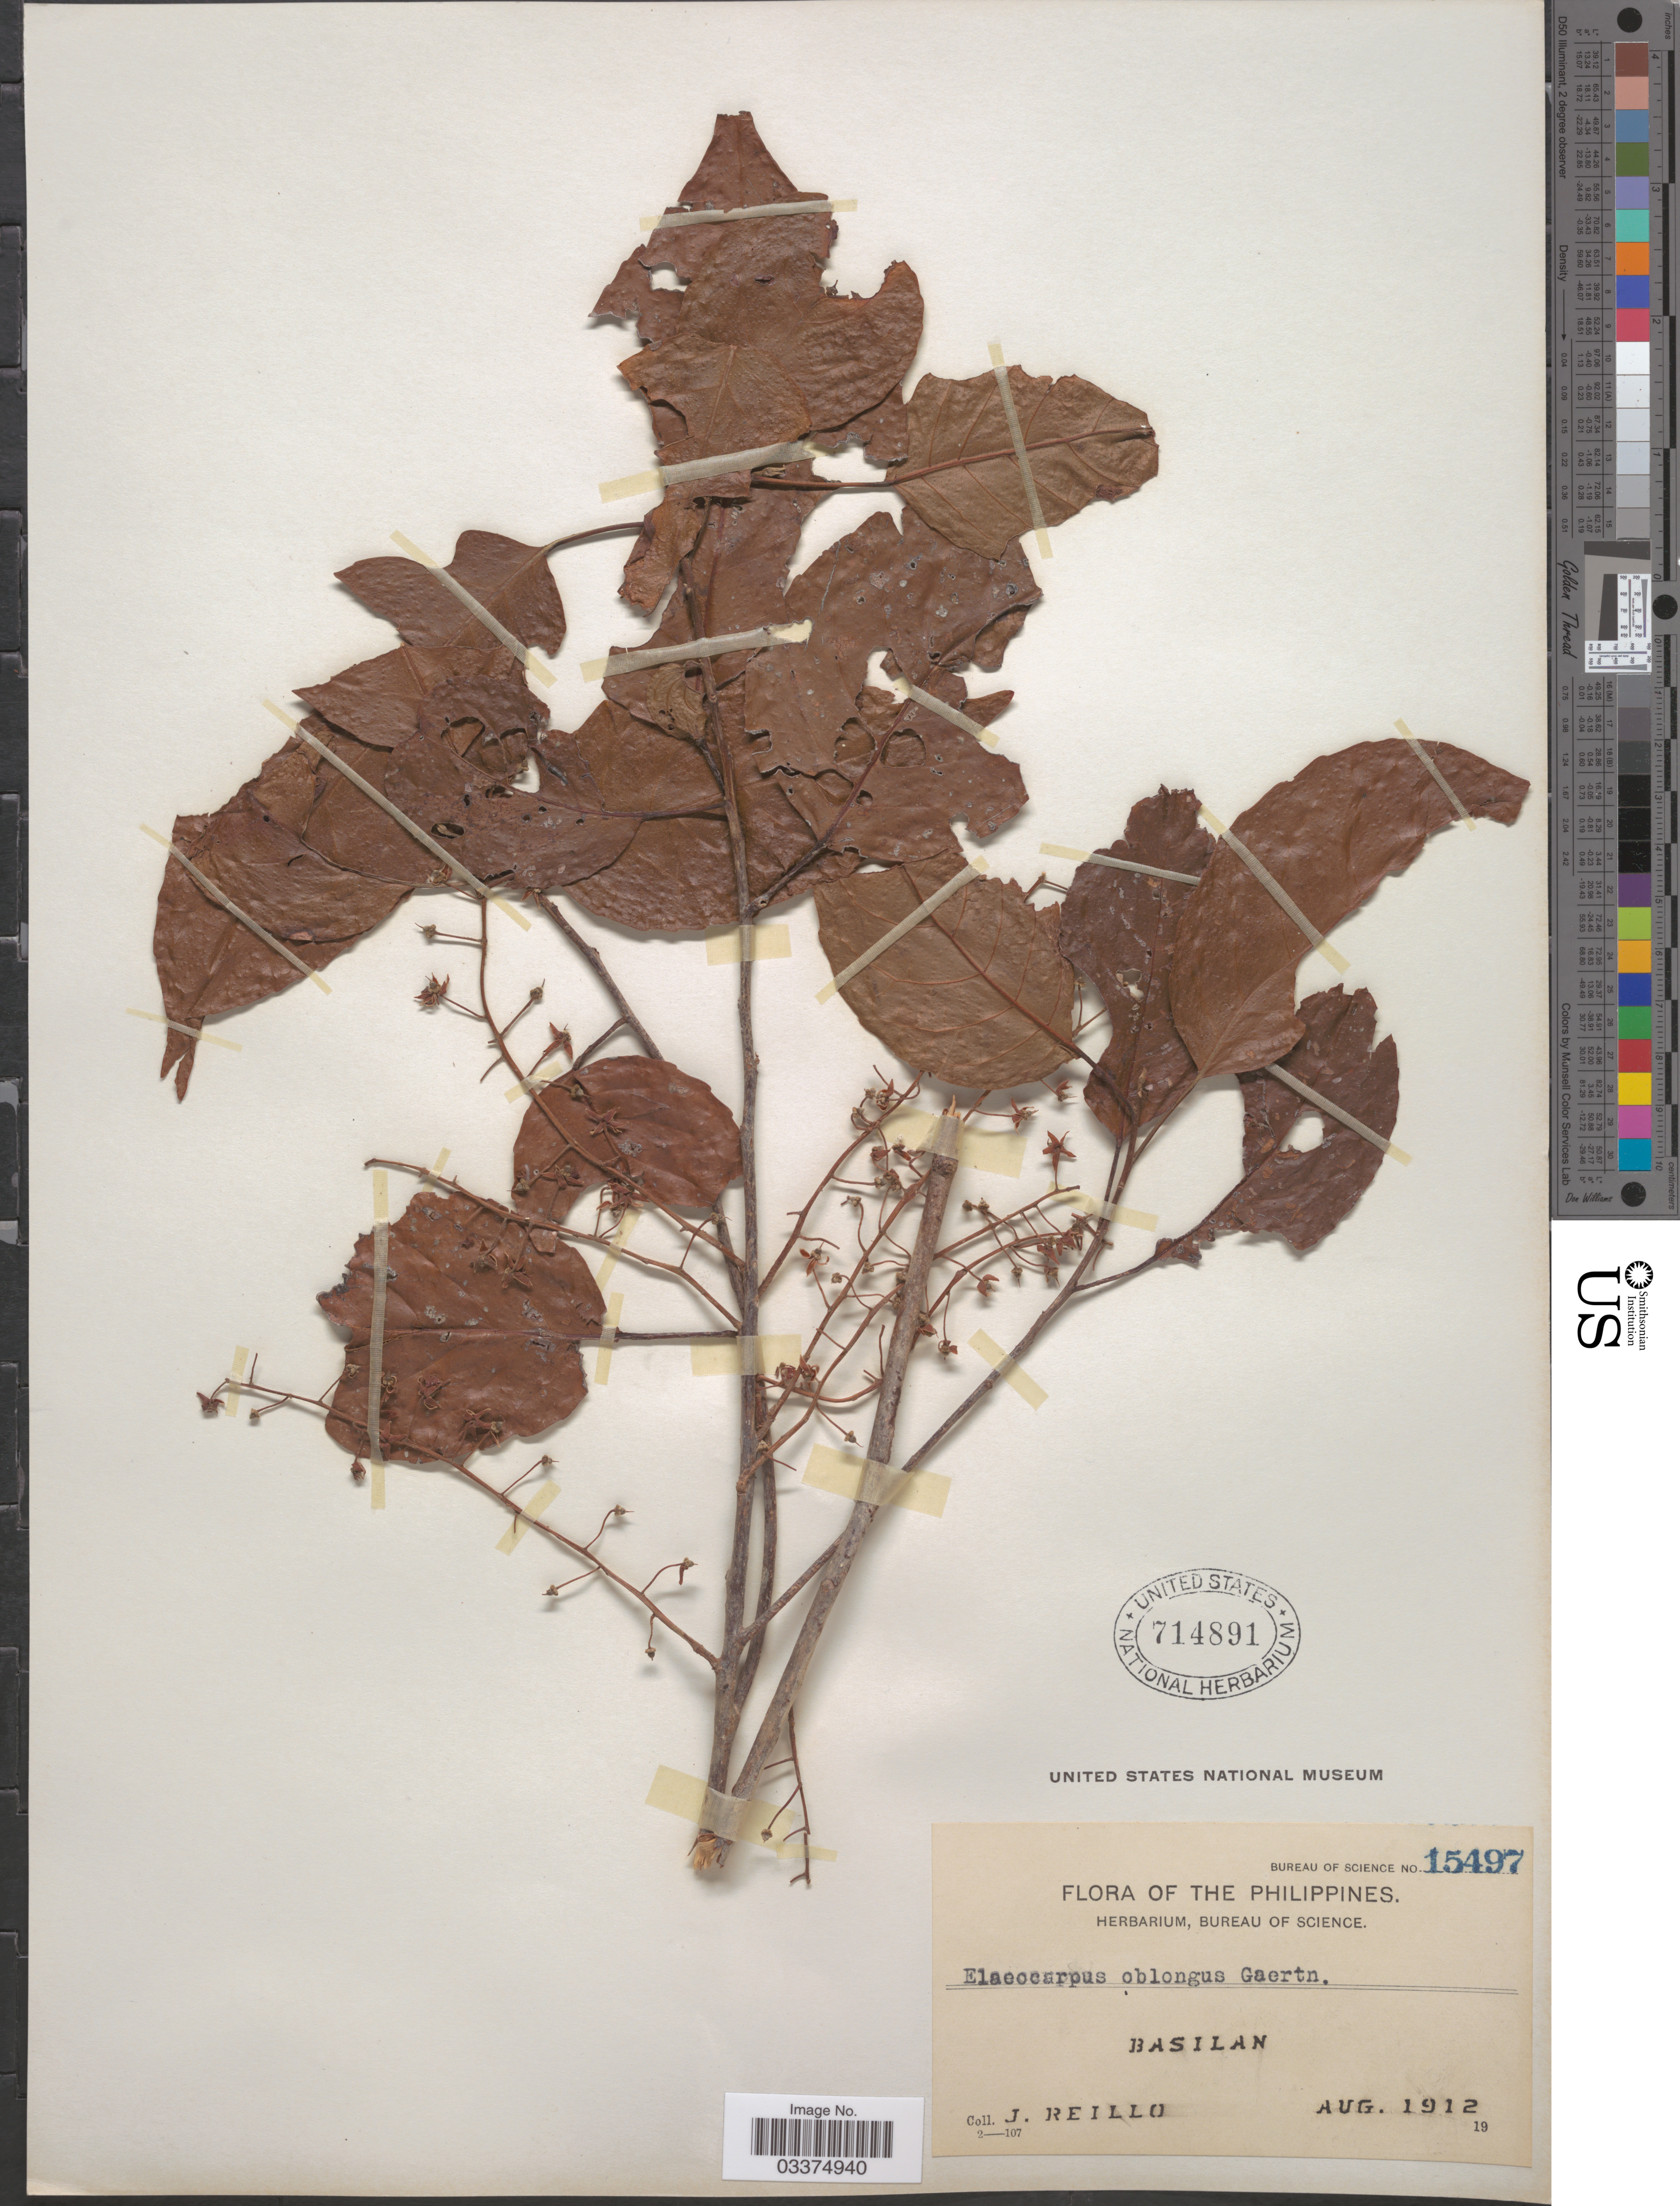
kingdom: Plantae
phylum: Tracheophyta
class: Magnoliopsida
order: Oxalidales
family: Elaeocarpaceae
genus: Elaeocarpus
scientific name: Elaeocarpus calomala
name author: (Blanco) Merr.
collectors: J. Reillo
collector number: Bureau of Science 15497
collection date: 1912-08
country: Philippines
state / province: Muslim Mindanao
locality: Basilan.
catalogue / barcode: US 714891